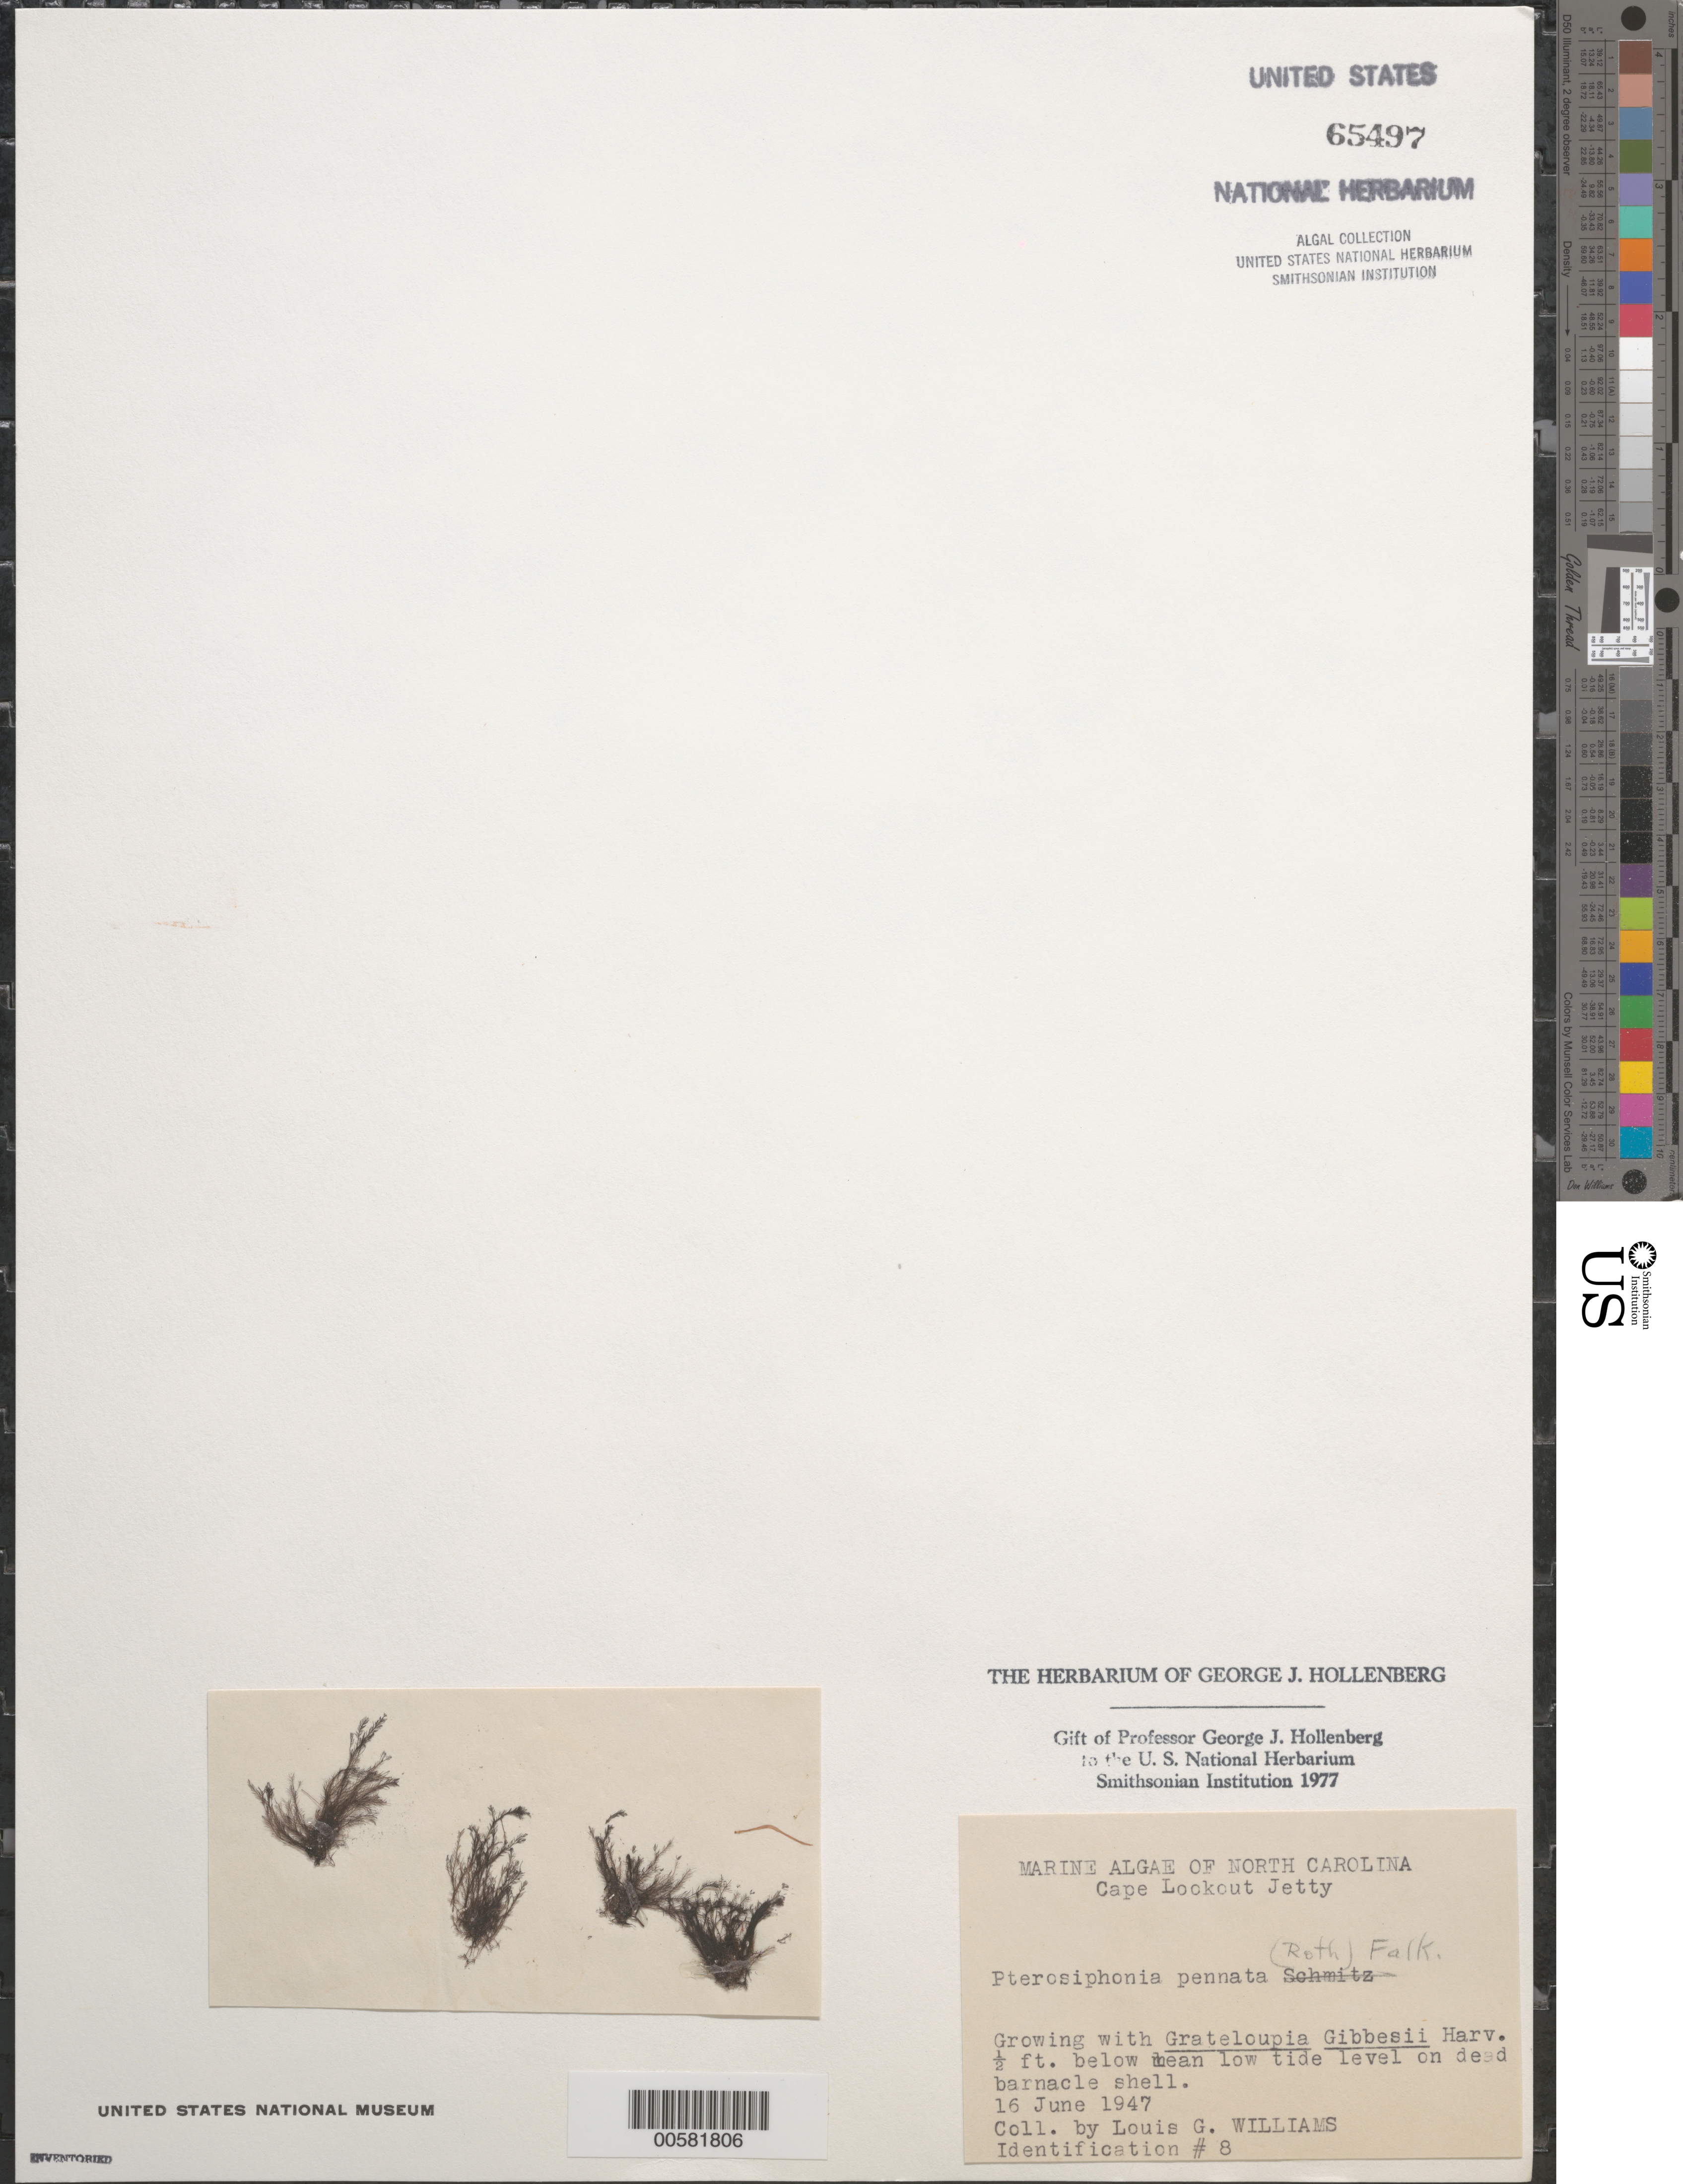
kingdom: Plantae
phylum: Rhodophyta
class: Florideophyceae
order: Ceramiales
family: Rhodomelaceae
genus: Xiphosiphonia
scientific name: Xiphosiphonia pennata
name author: (C. Agardh) Savoie & G.W. Saunders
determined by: Algae name updating Project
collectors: L. G. Williams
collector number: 8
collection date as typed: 16 Jun 1947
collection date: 1947-06-16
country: United States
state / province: North Carolina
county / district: Carteret County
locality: Cape Lookout jetty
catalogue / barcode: US 65497